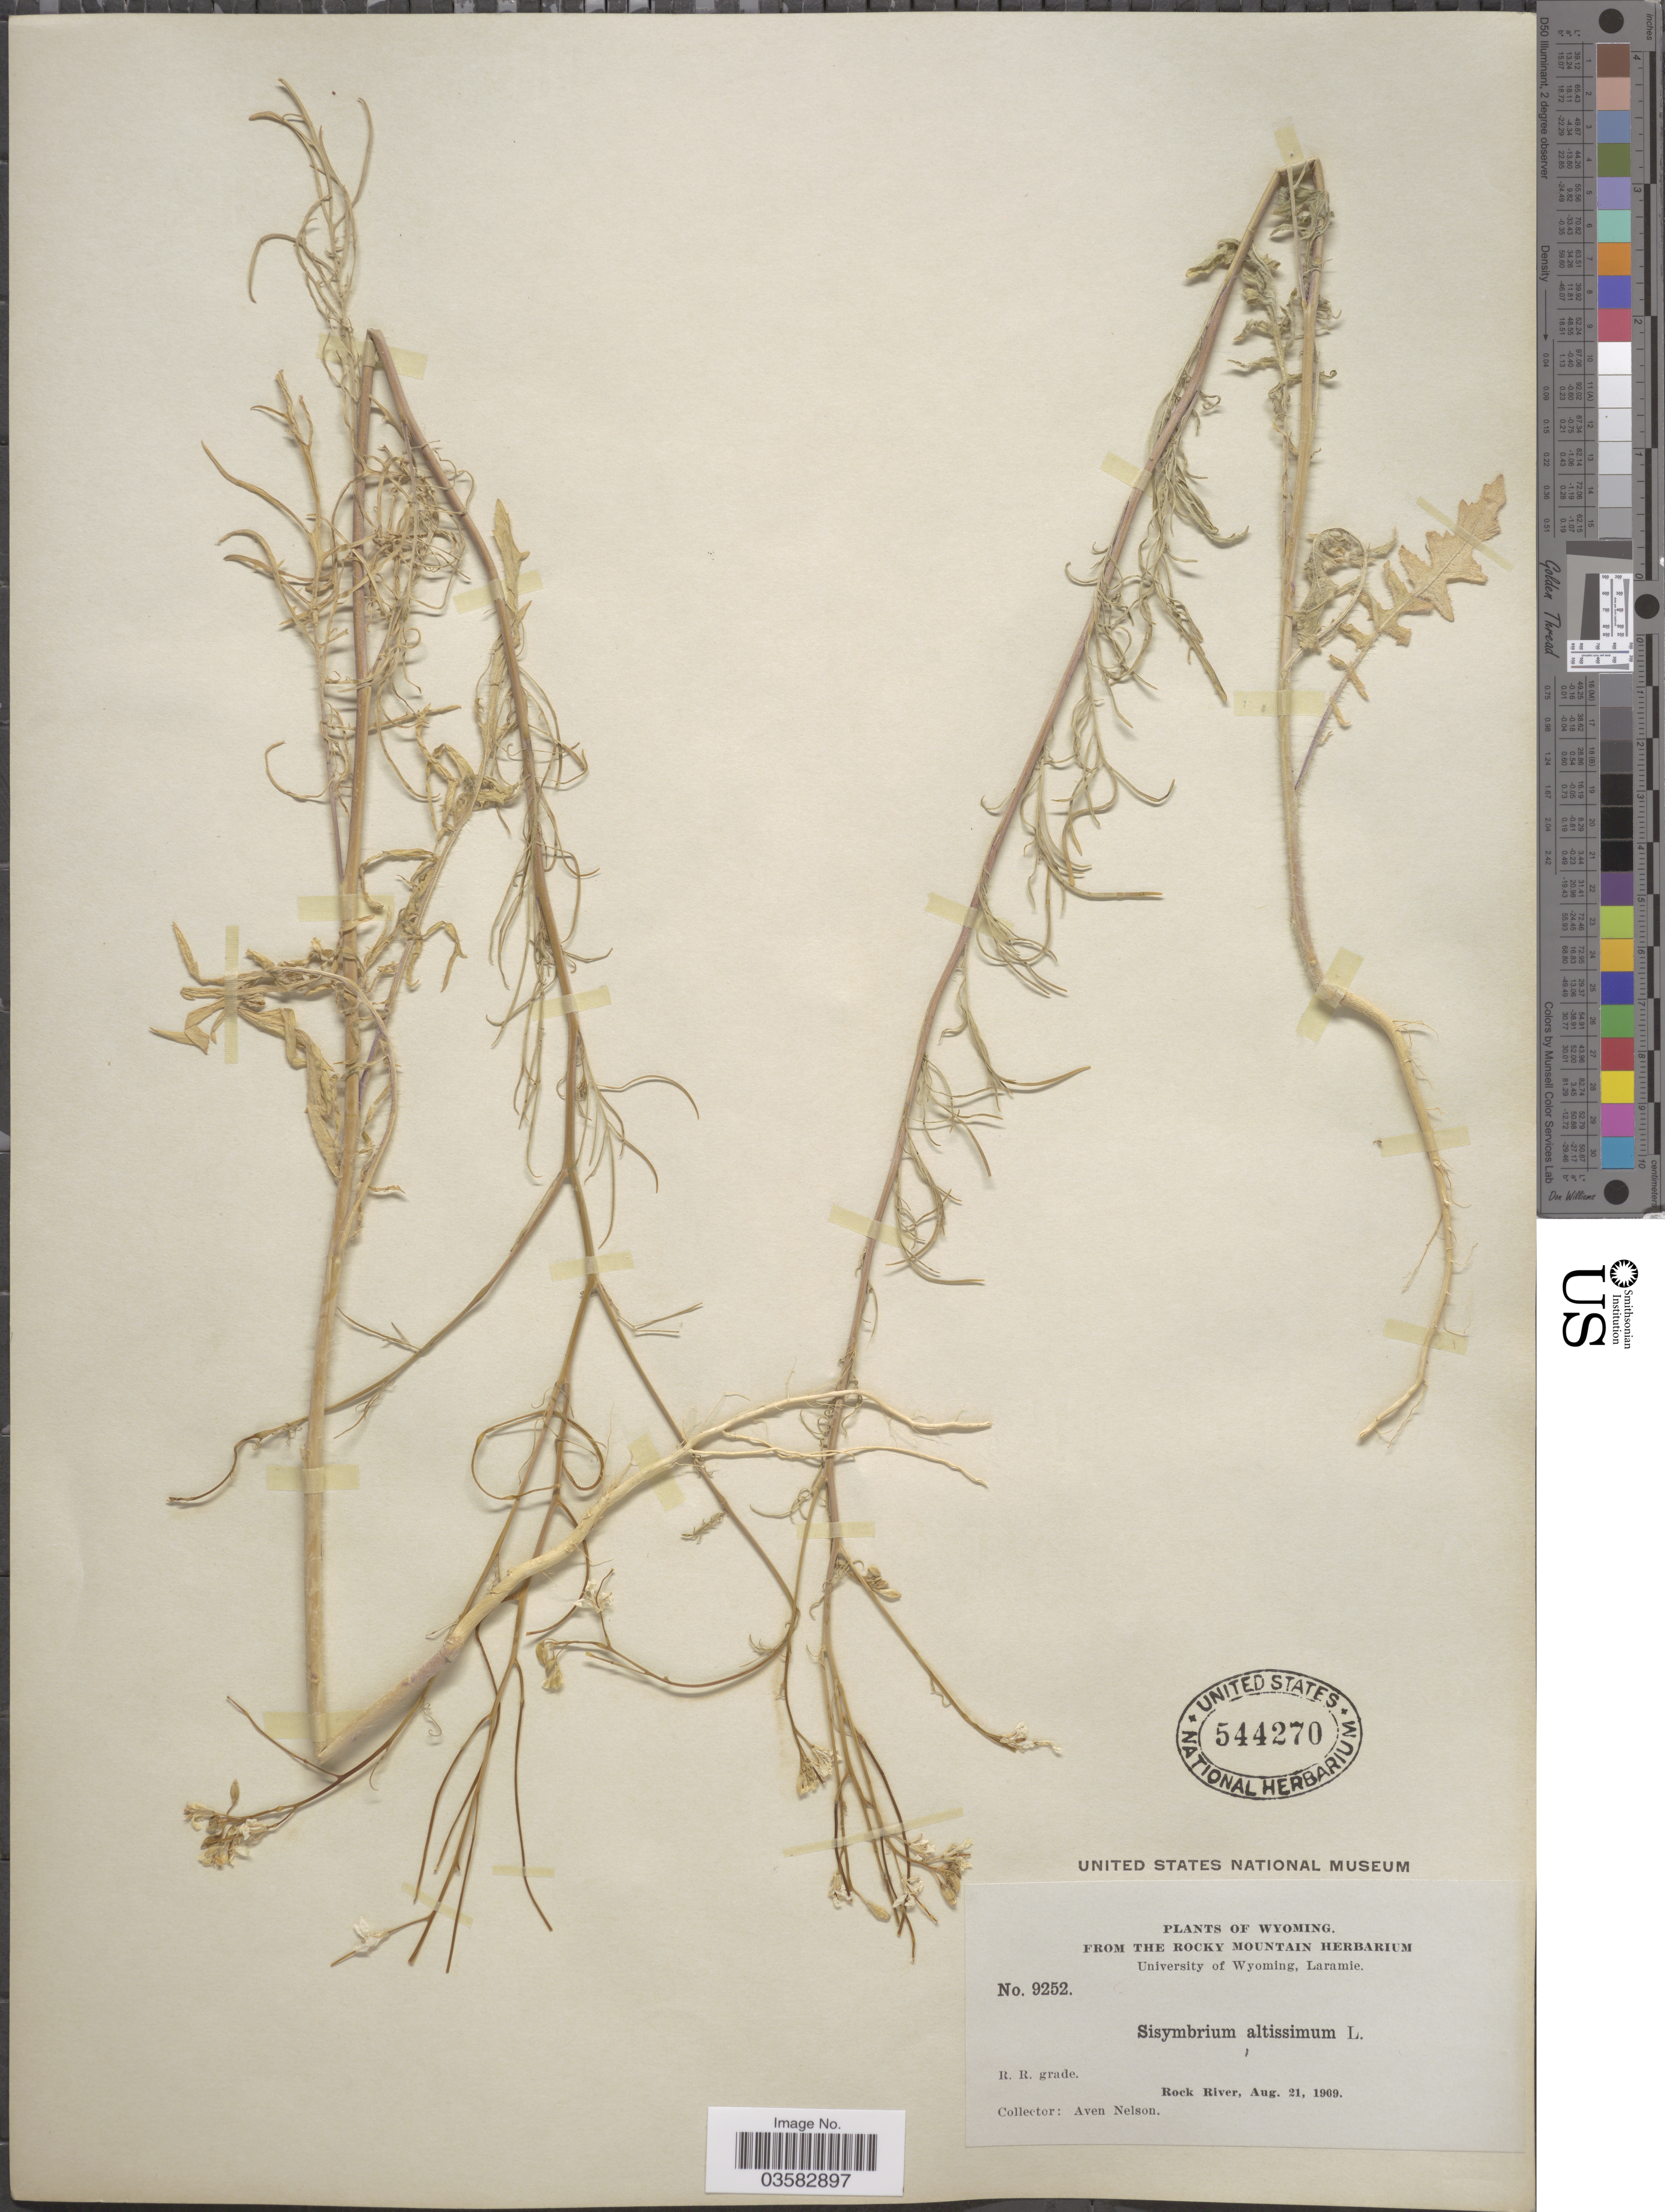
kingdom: Plantae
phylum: Tracheophyta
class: Magnoliopsida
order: Brassicales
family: Brassicaceae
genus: Sisymbrium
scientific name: Sisymbrium altissimum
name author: L.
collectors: A. Nelson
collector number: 9252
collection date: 1909-08-21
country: United States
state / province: Wyoming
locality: R. R. grade. Rock River.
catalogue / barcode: US 544270